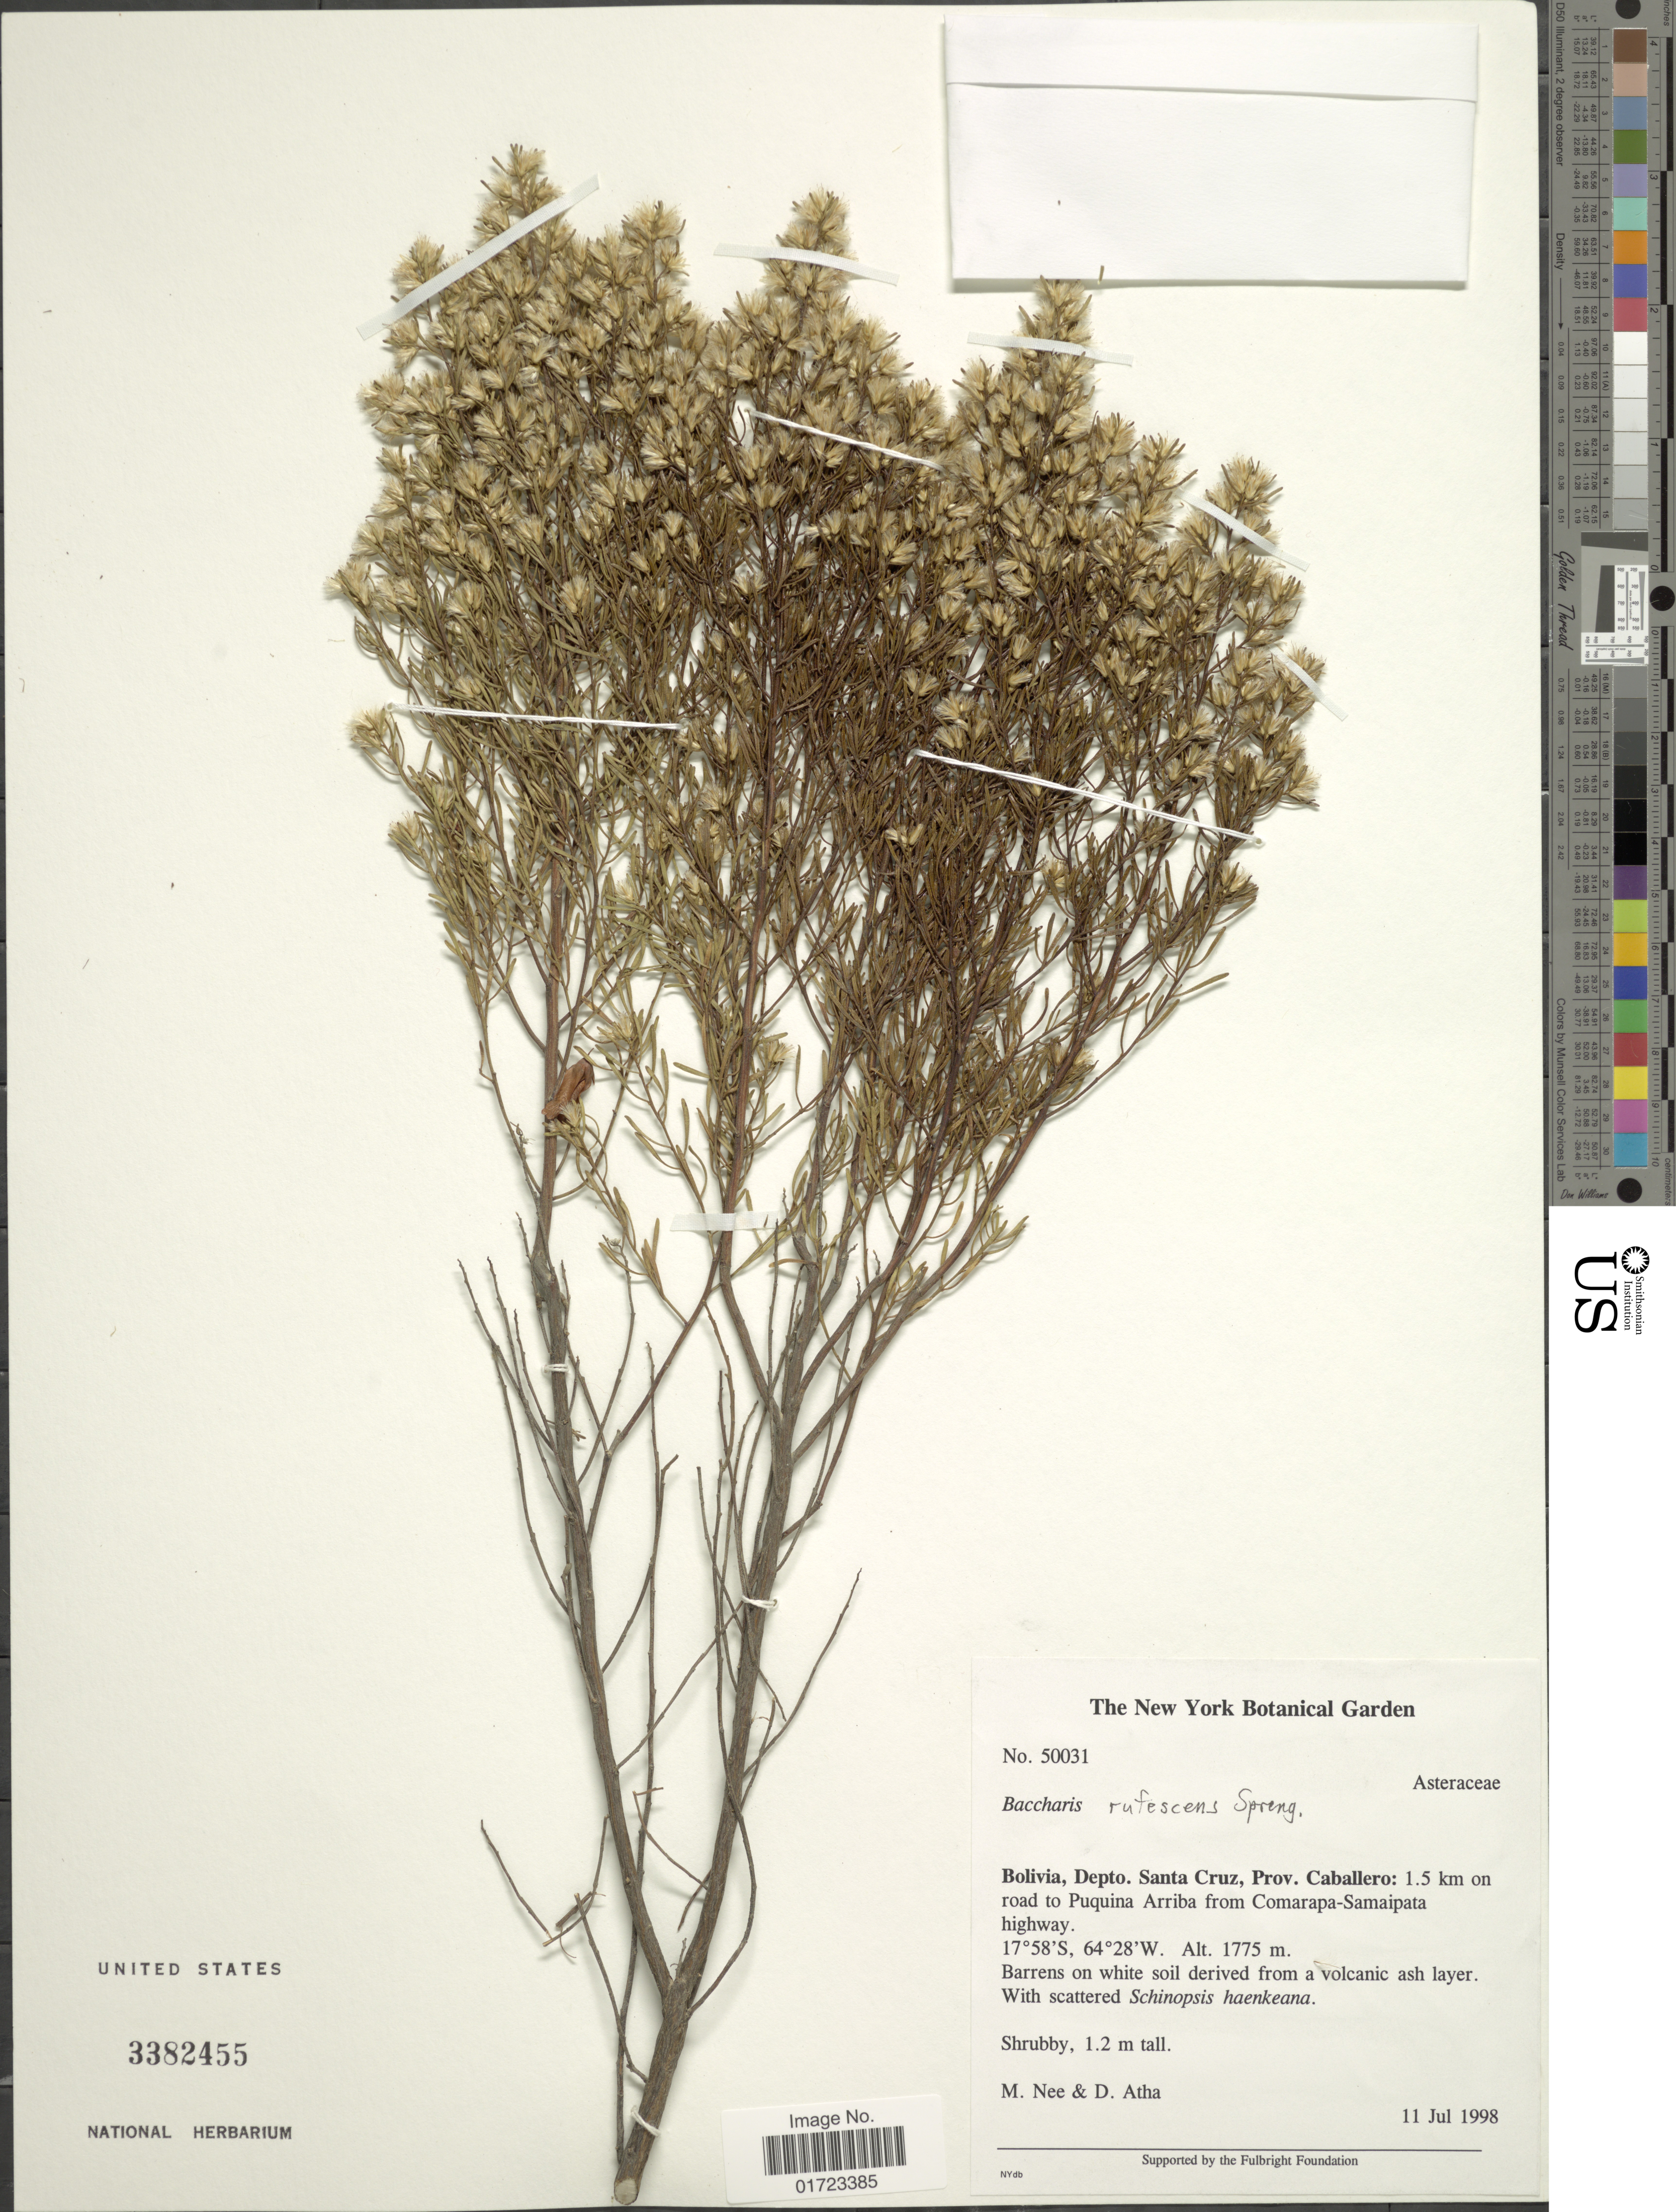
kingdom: Plantae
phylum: Tracheophyta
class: Magnoliopsida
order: Asterales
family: Asteraceae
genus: Baccharis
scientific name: Baccharis rufescens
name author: Spreng.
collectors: M. Nee & D. Atha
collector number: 50031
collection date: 1998-07-11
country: Bolivia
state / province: Santa Cruz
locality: Bolivia. Depto. Santa Cruz, Prov. Cabellero: 1.5 km on road to Puquina Arriba Comarapa-Samaipata highmay.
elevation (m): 1775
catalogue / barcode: US 3382455